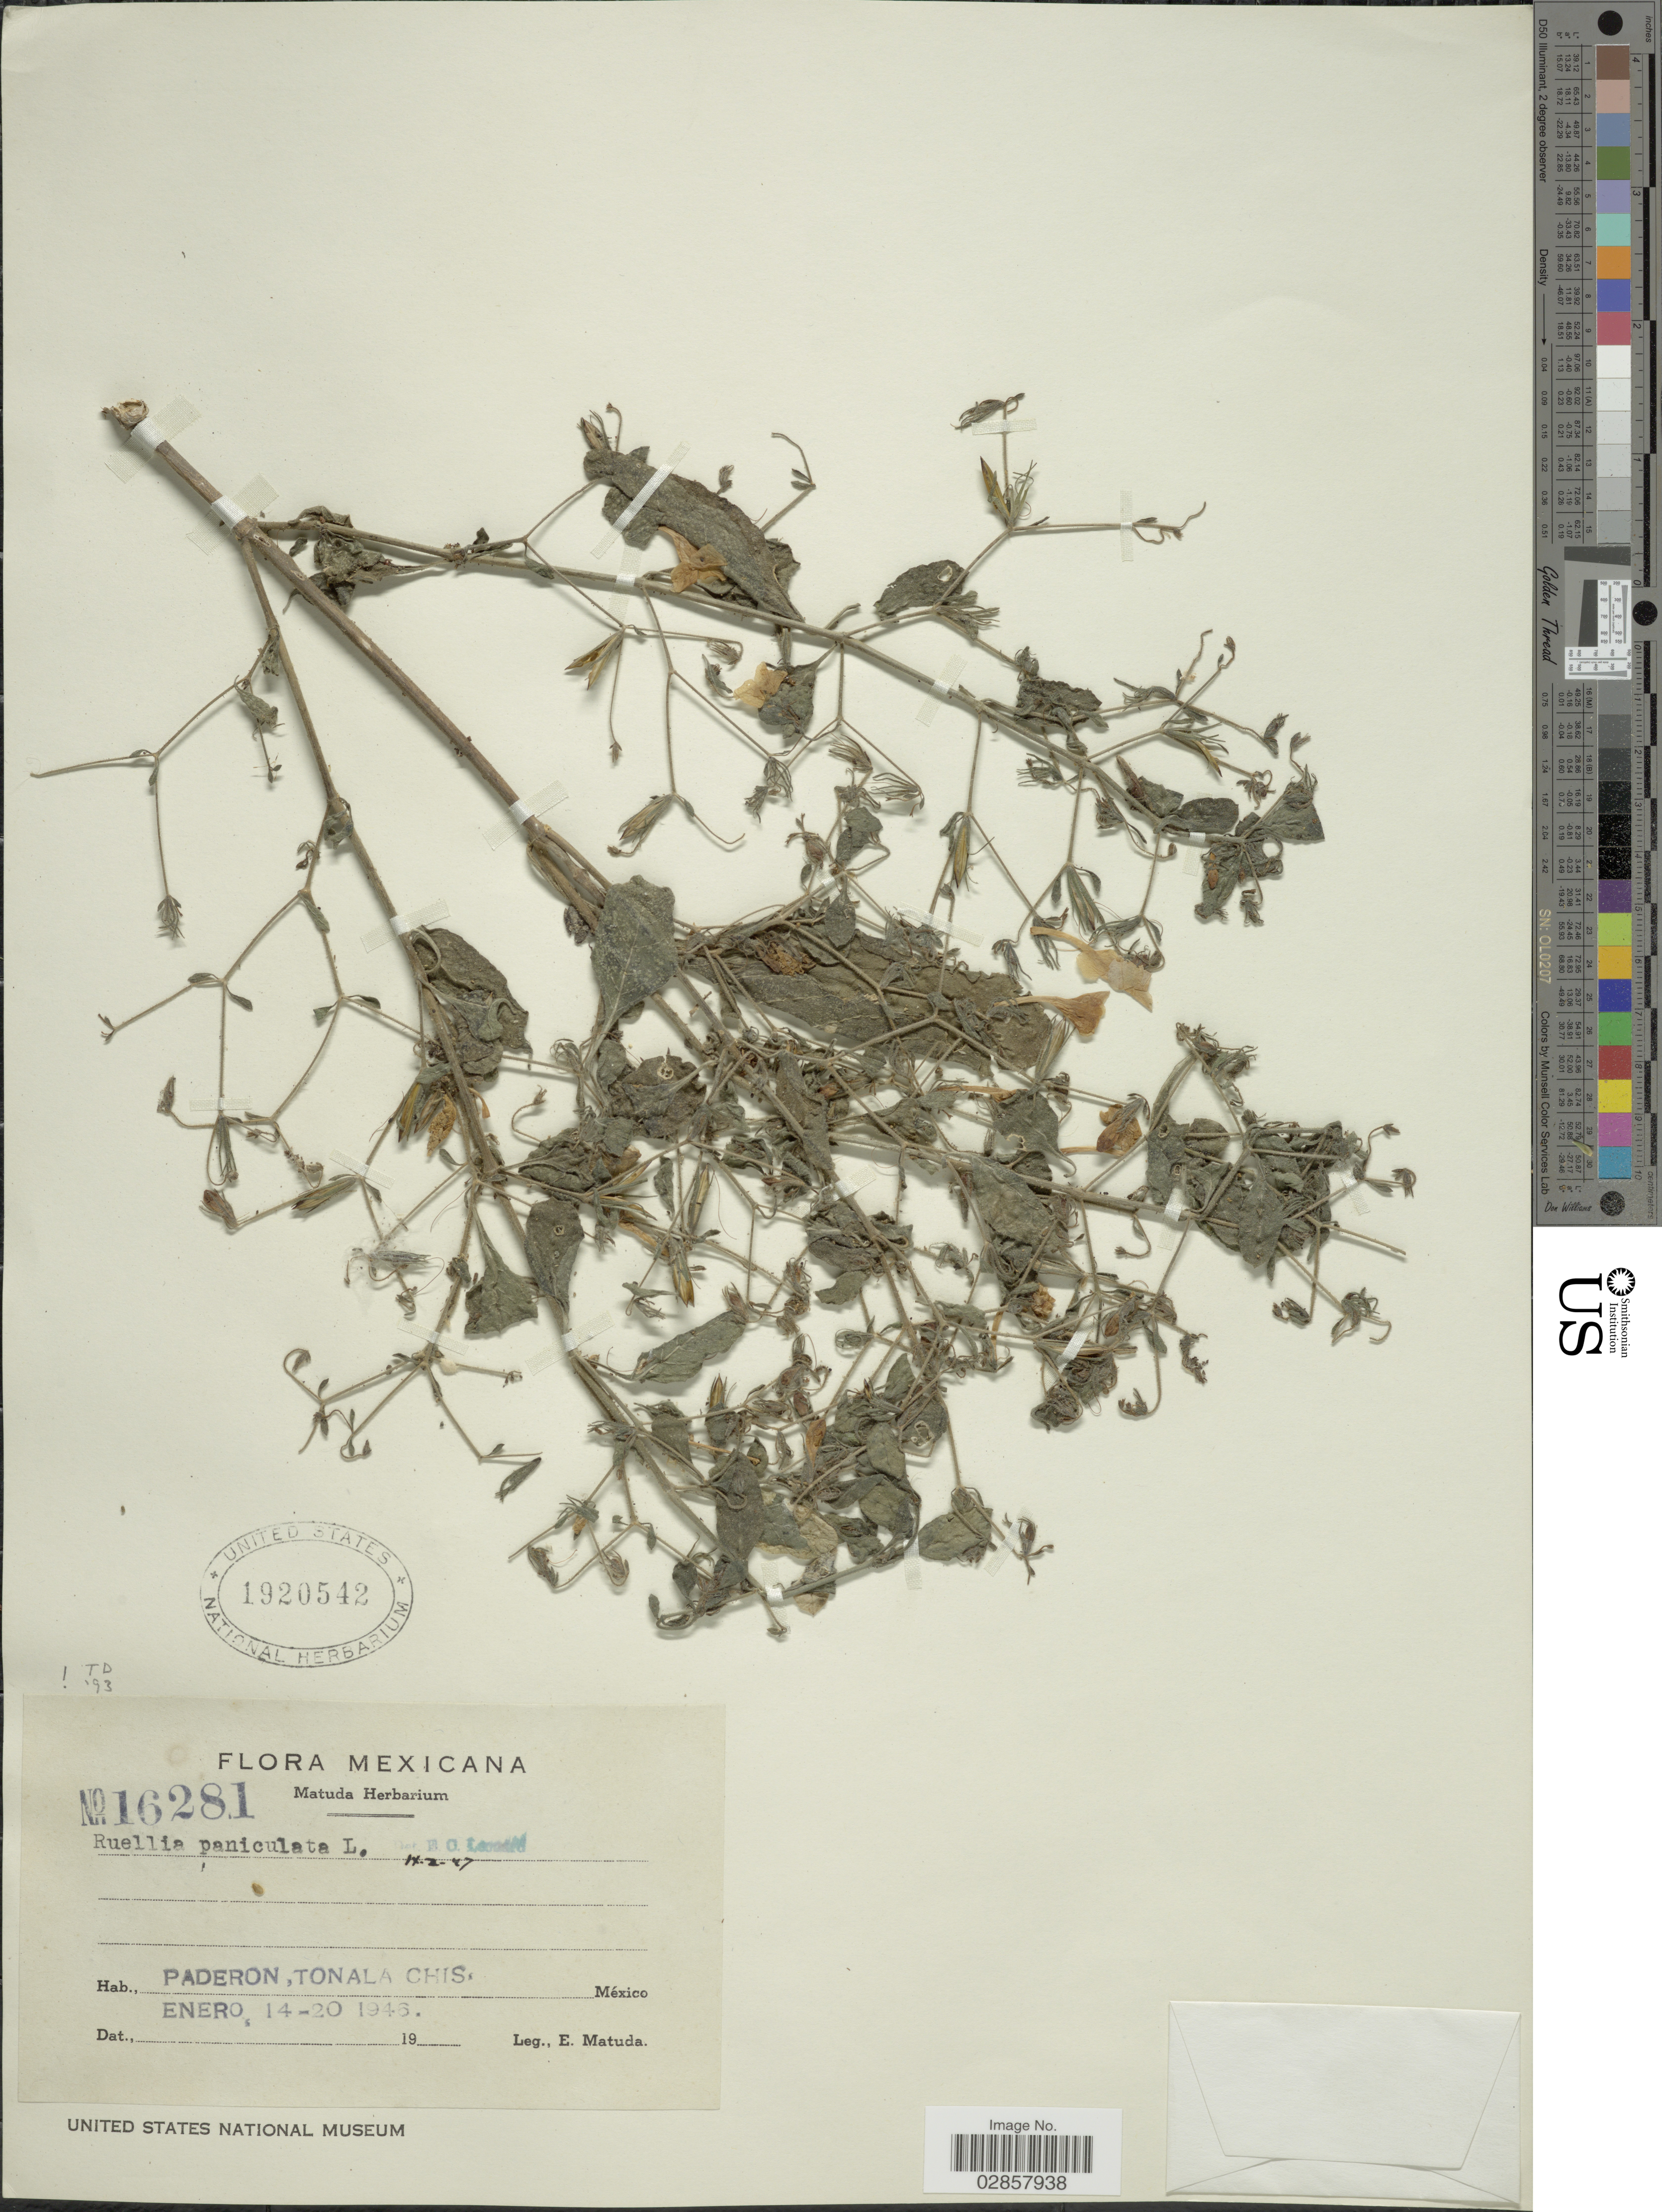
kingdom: Plantae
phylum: Tracheophyta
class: Magnoliopsida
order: Lamiales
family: Acanthaceae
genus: Ruellia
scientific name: Ruellia paniculata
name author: L.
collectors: E. Matuda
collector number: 16281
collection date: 1946-01-14/1946-01-20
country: Mexico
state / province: Chiapas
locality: Paderon, Tonala.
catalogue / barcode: US 1920542